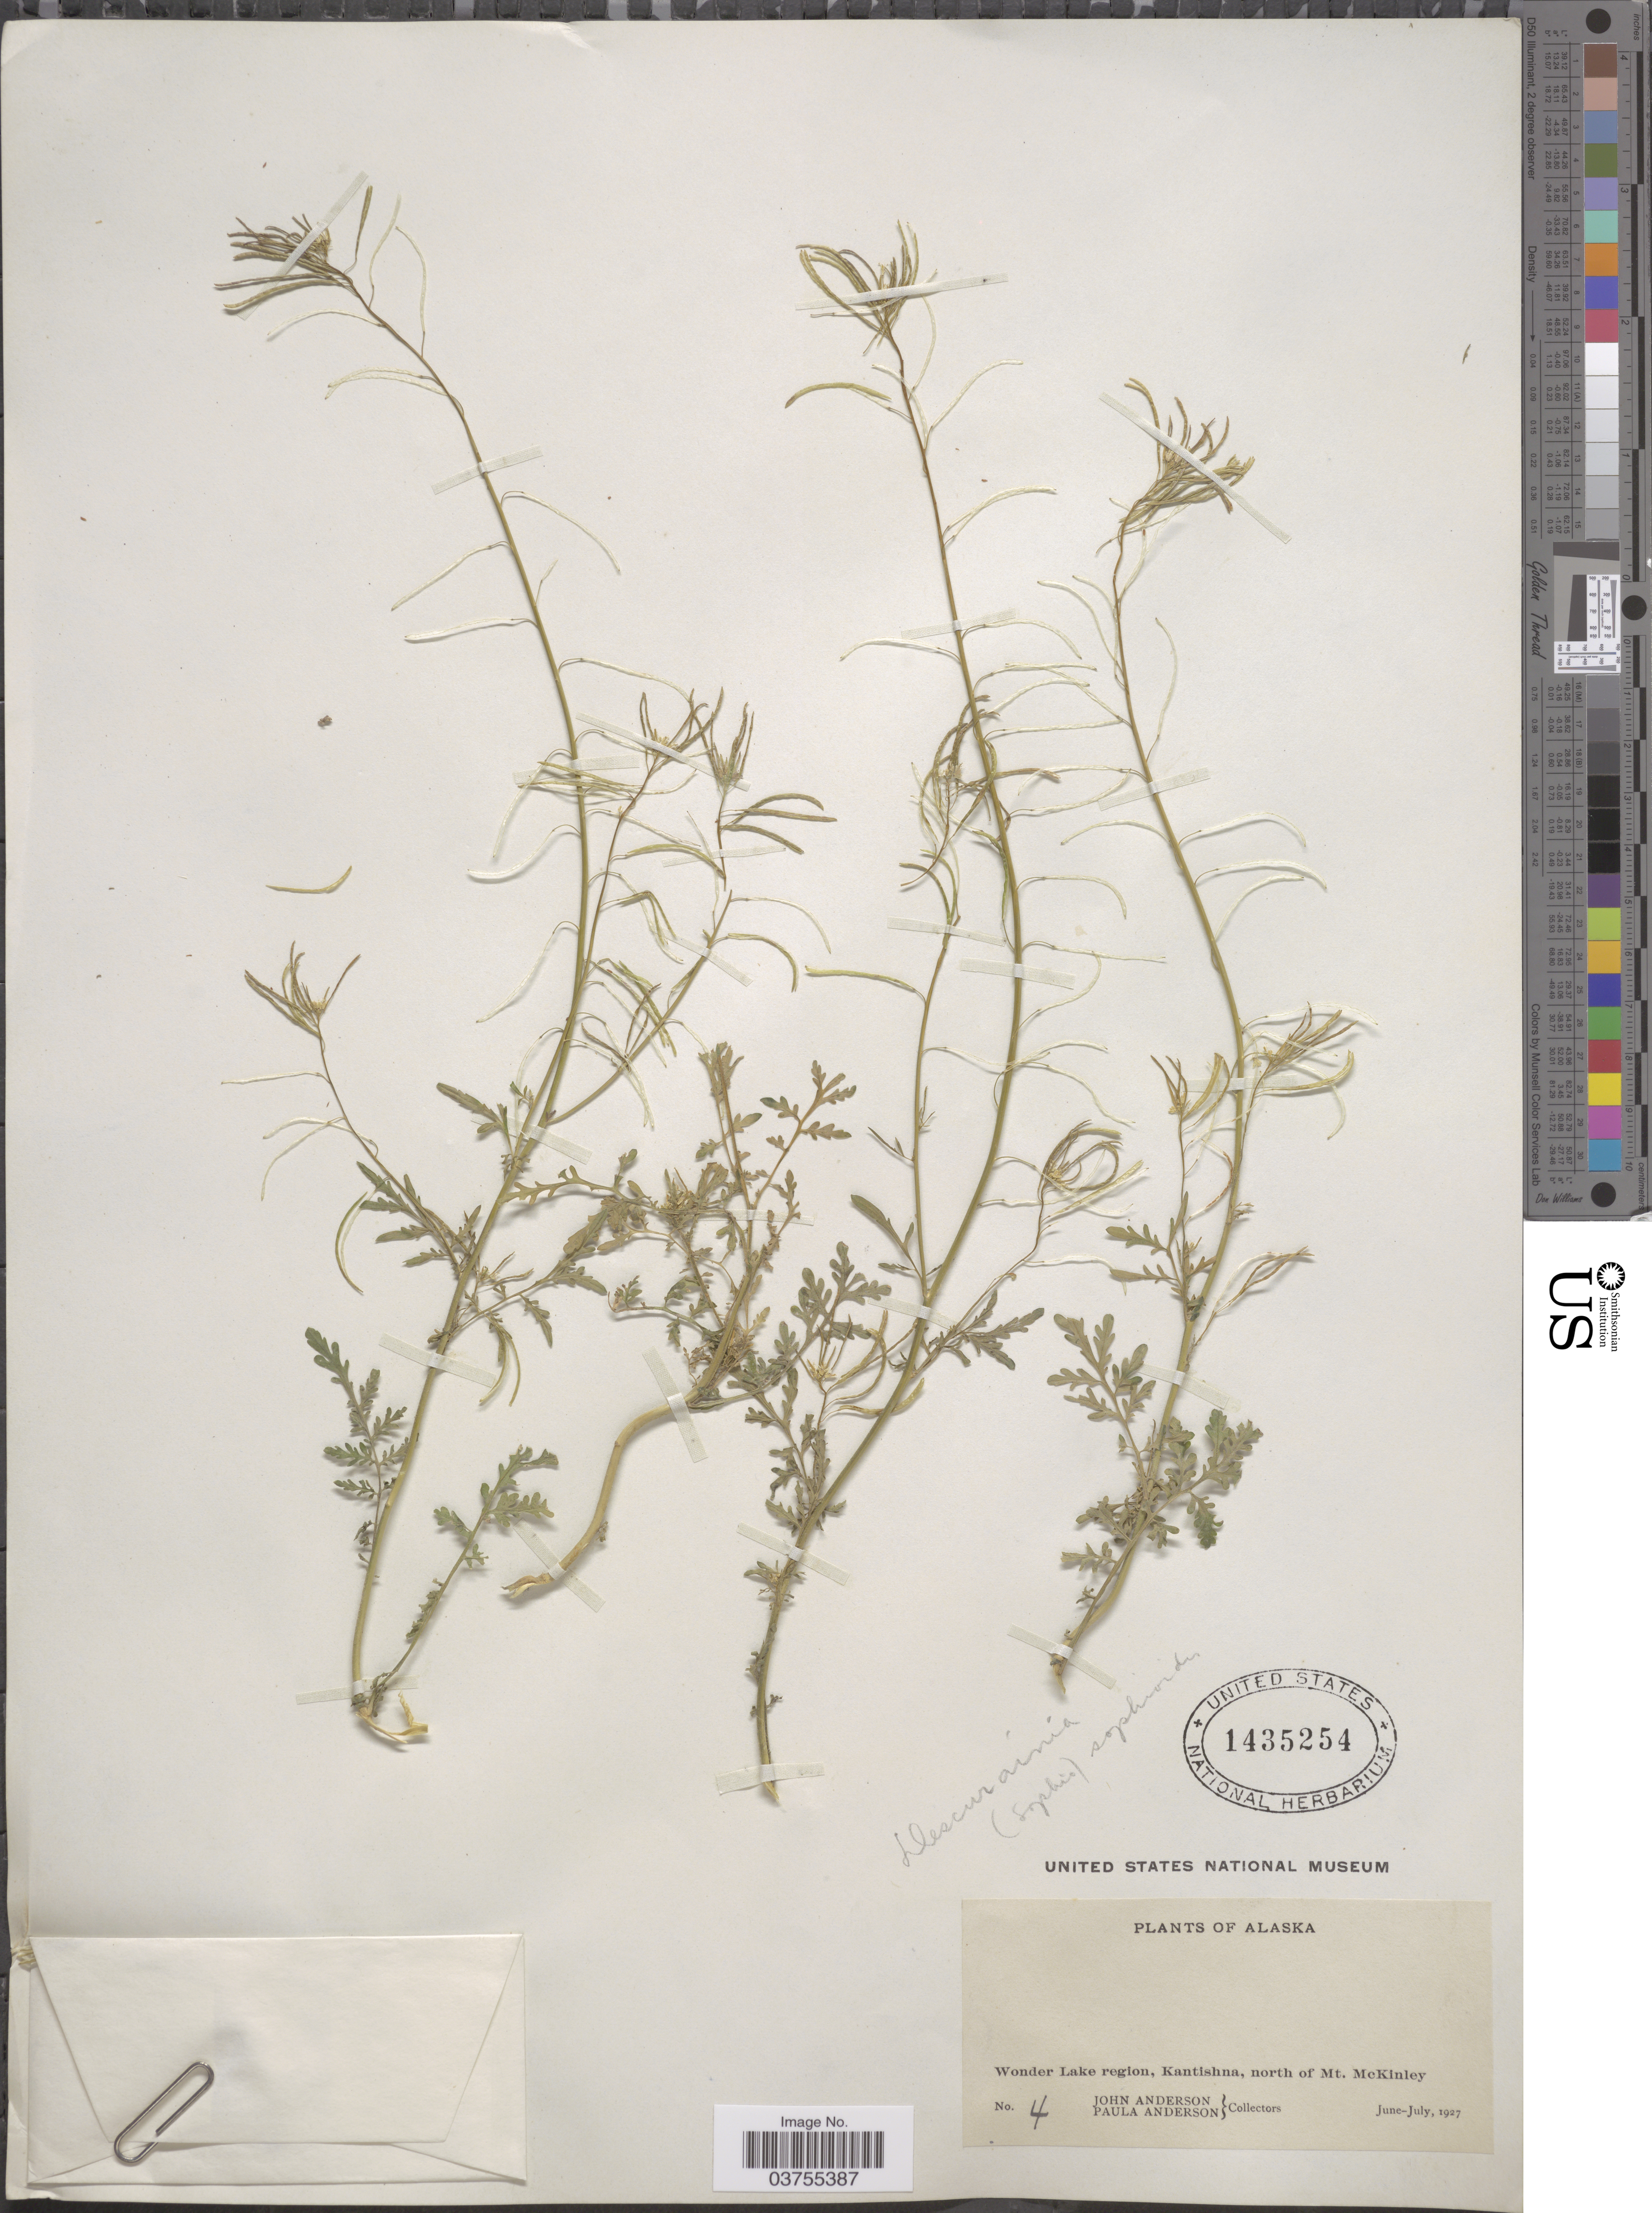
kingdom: Plantae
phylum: Tracheophyta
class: Magnoliopsida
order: Brassicales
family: Brassicaceae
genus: Descurainia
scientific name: Descurainia sophioides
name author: (Fisch.) O.E. Schultz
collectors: J. Anderson & P. Anderson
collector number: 4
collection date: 1927-06/1927-07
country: United States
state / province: Alaska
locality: Wonder Lake region, Kantishna, north of Mt. McKinley.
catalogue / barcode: US 1435254